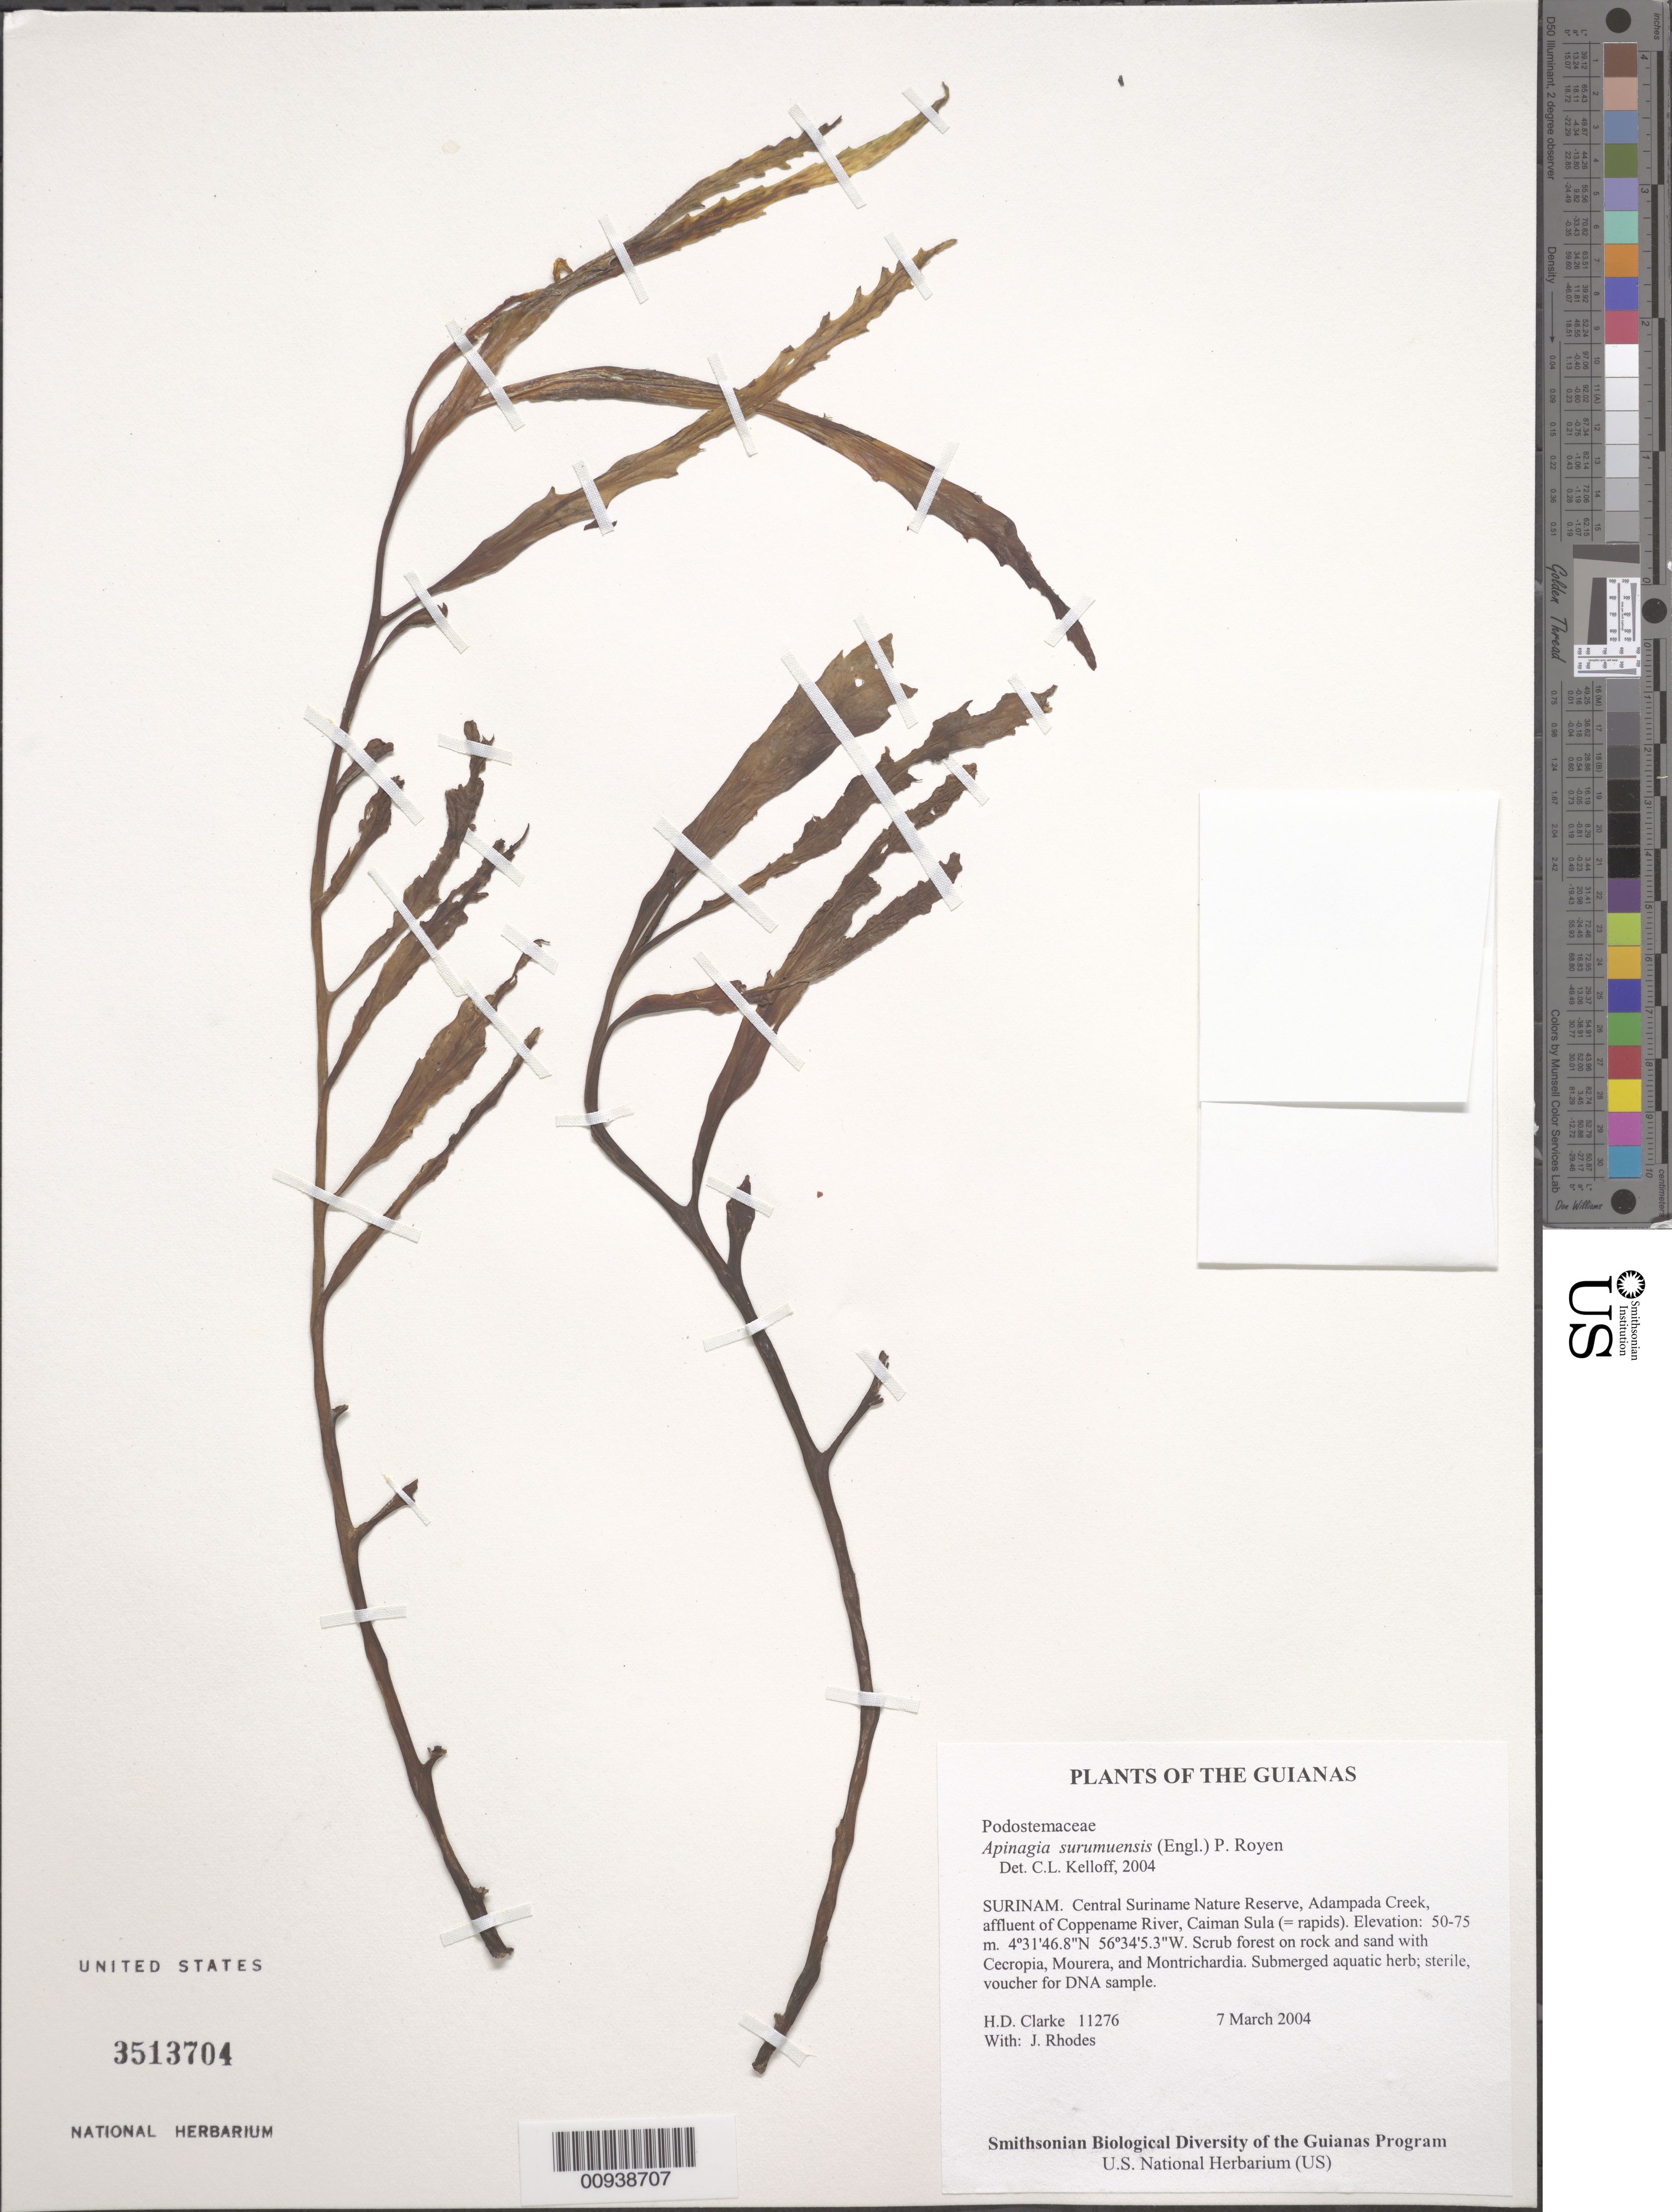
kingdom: Plantae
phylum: Tracheophyta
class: Magnoliopsida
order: Malpighiales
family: Podostemaceae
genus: Apinagia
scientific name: Apinagia surumuensis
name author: (Engl.) P. Royen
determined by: Kelloff, Carol L., (US), Smithsonian Institution - National Museum of Natural History (UNITED STATES)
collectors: H. D. Clarke & J. Rhodes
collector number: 11276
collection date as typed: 7 March 2004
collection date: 2004-03-07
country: Suriname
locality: Central Suriname Nature Reserve, Adampada Creek, affluent of Coppename River, Caiman Sula (= rapids)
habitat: Scrub forest on rock and sand with Cecropia, Mourera, and Montrichardia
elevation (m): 50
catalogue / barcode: US 3513704